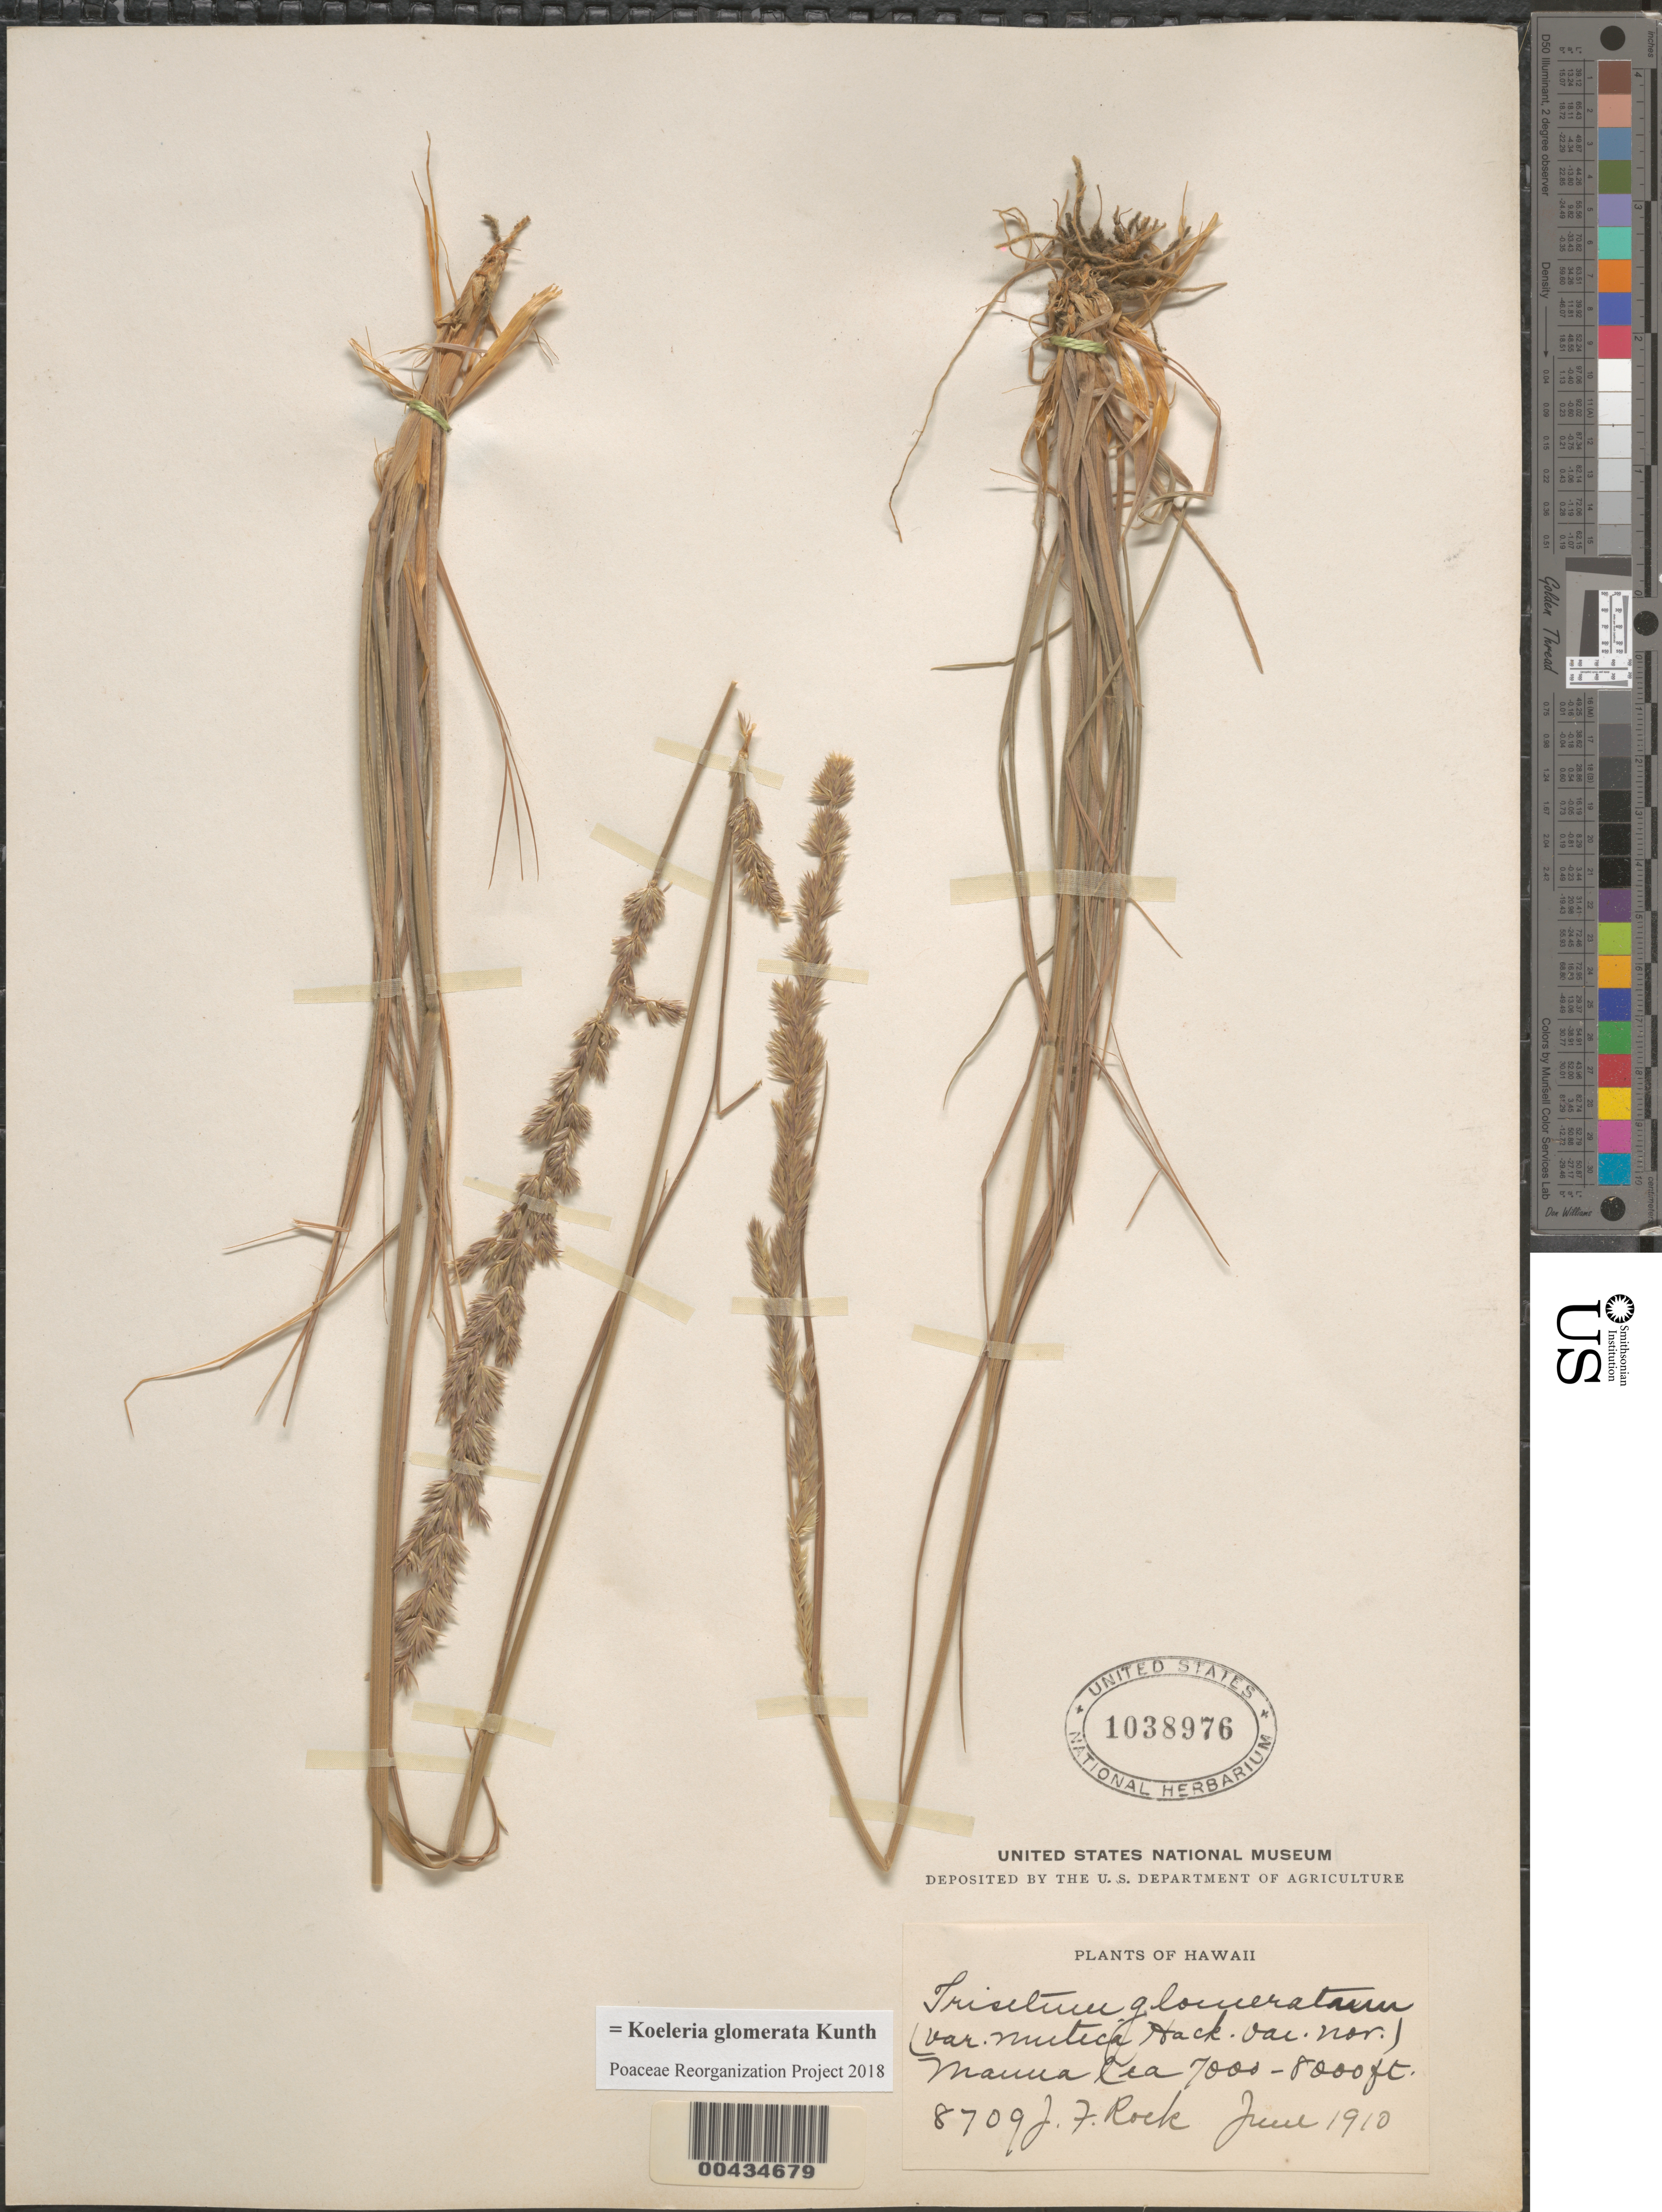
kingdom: Plantae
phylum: Tracheophyta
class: Liliopsida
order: Poales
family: Poaceae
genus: Koeleria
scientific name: Koeleria glomerata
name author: Kunth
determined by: Poaceae Reorganization Project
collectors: J. F. Rock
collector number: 8709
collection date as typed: Jun 1910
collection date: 1910-06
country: United States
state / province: Hawaii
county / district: Hawaii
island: Hawaii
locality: Mauna Kea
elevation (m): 2134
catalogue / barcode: US 1038976